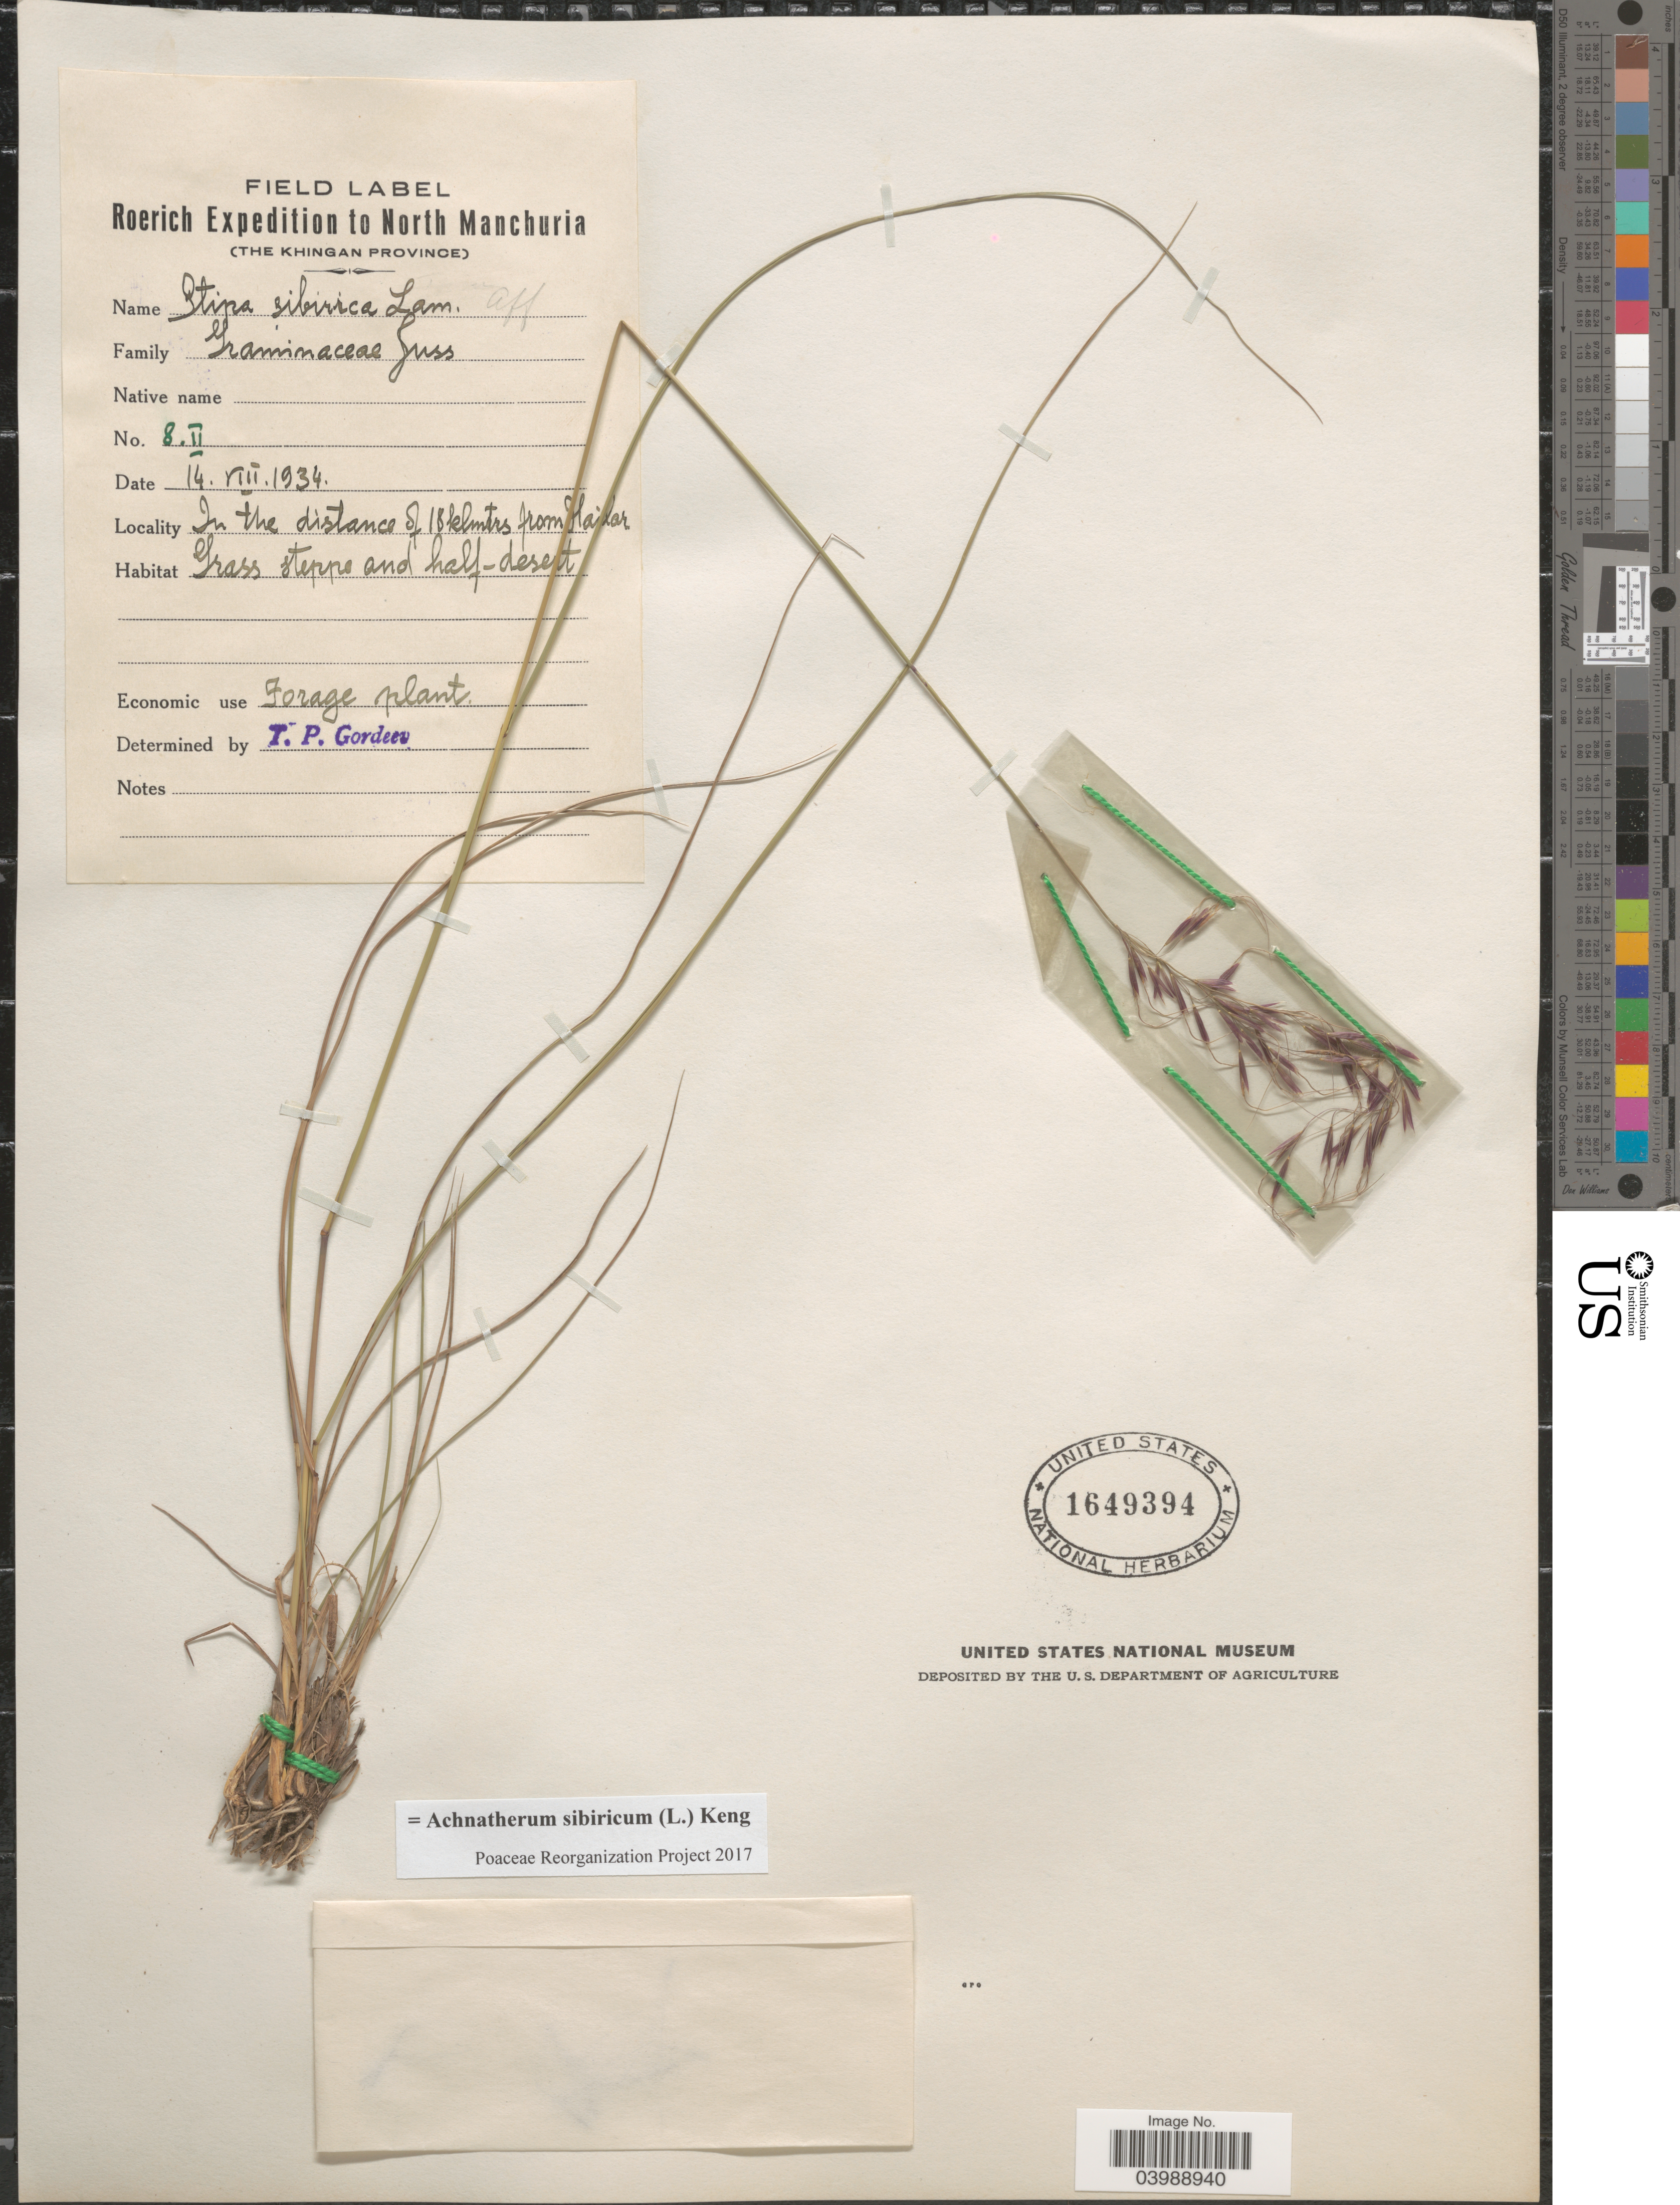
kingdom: Plantae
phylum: Tracheophyta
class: Liliopsida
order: Poales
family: Poaceae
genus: Achnatherum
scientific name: Achnatherum sibiricum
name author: (L.) Keng ex Tzvelev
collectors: Roerich Expedition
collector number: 8II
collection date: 1934-08-14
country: China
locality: North Manchuria (The Kingan Province). In the distance of 18 klmtrs from Ha [illegible text]ar.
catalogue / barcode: US 1649394